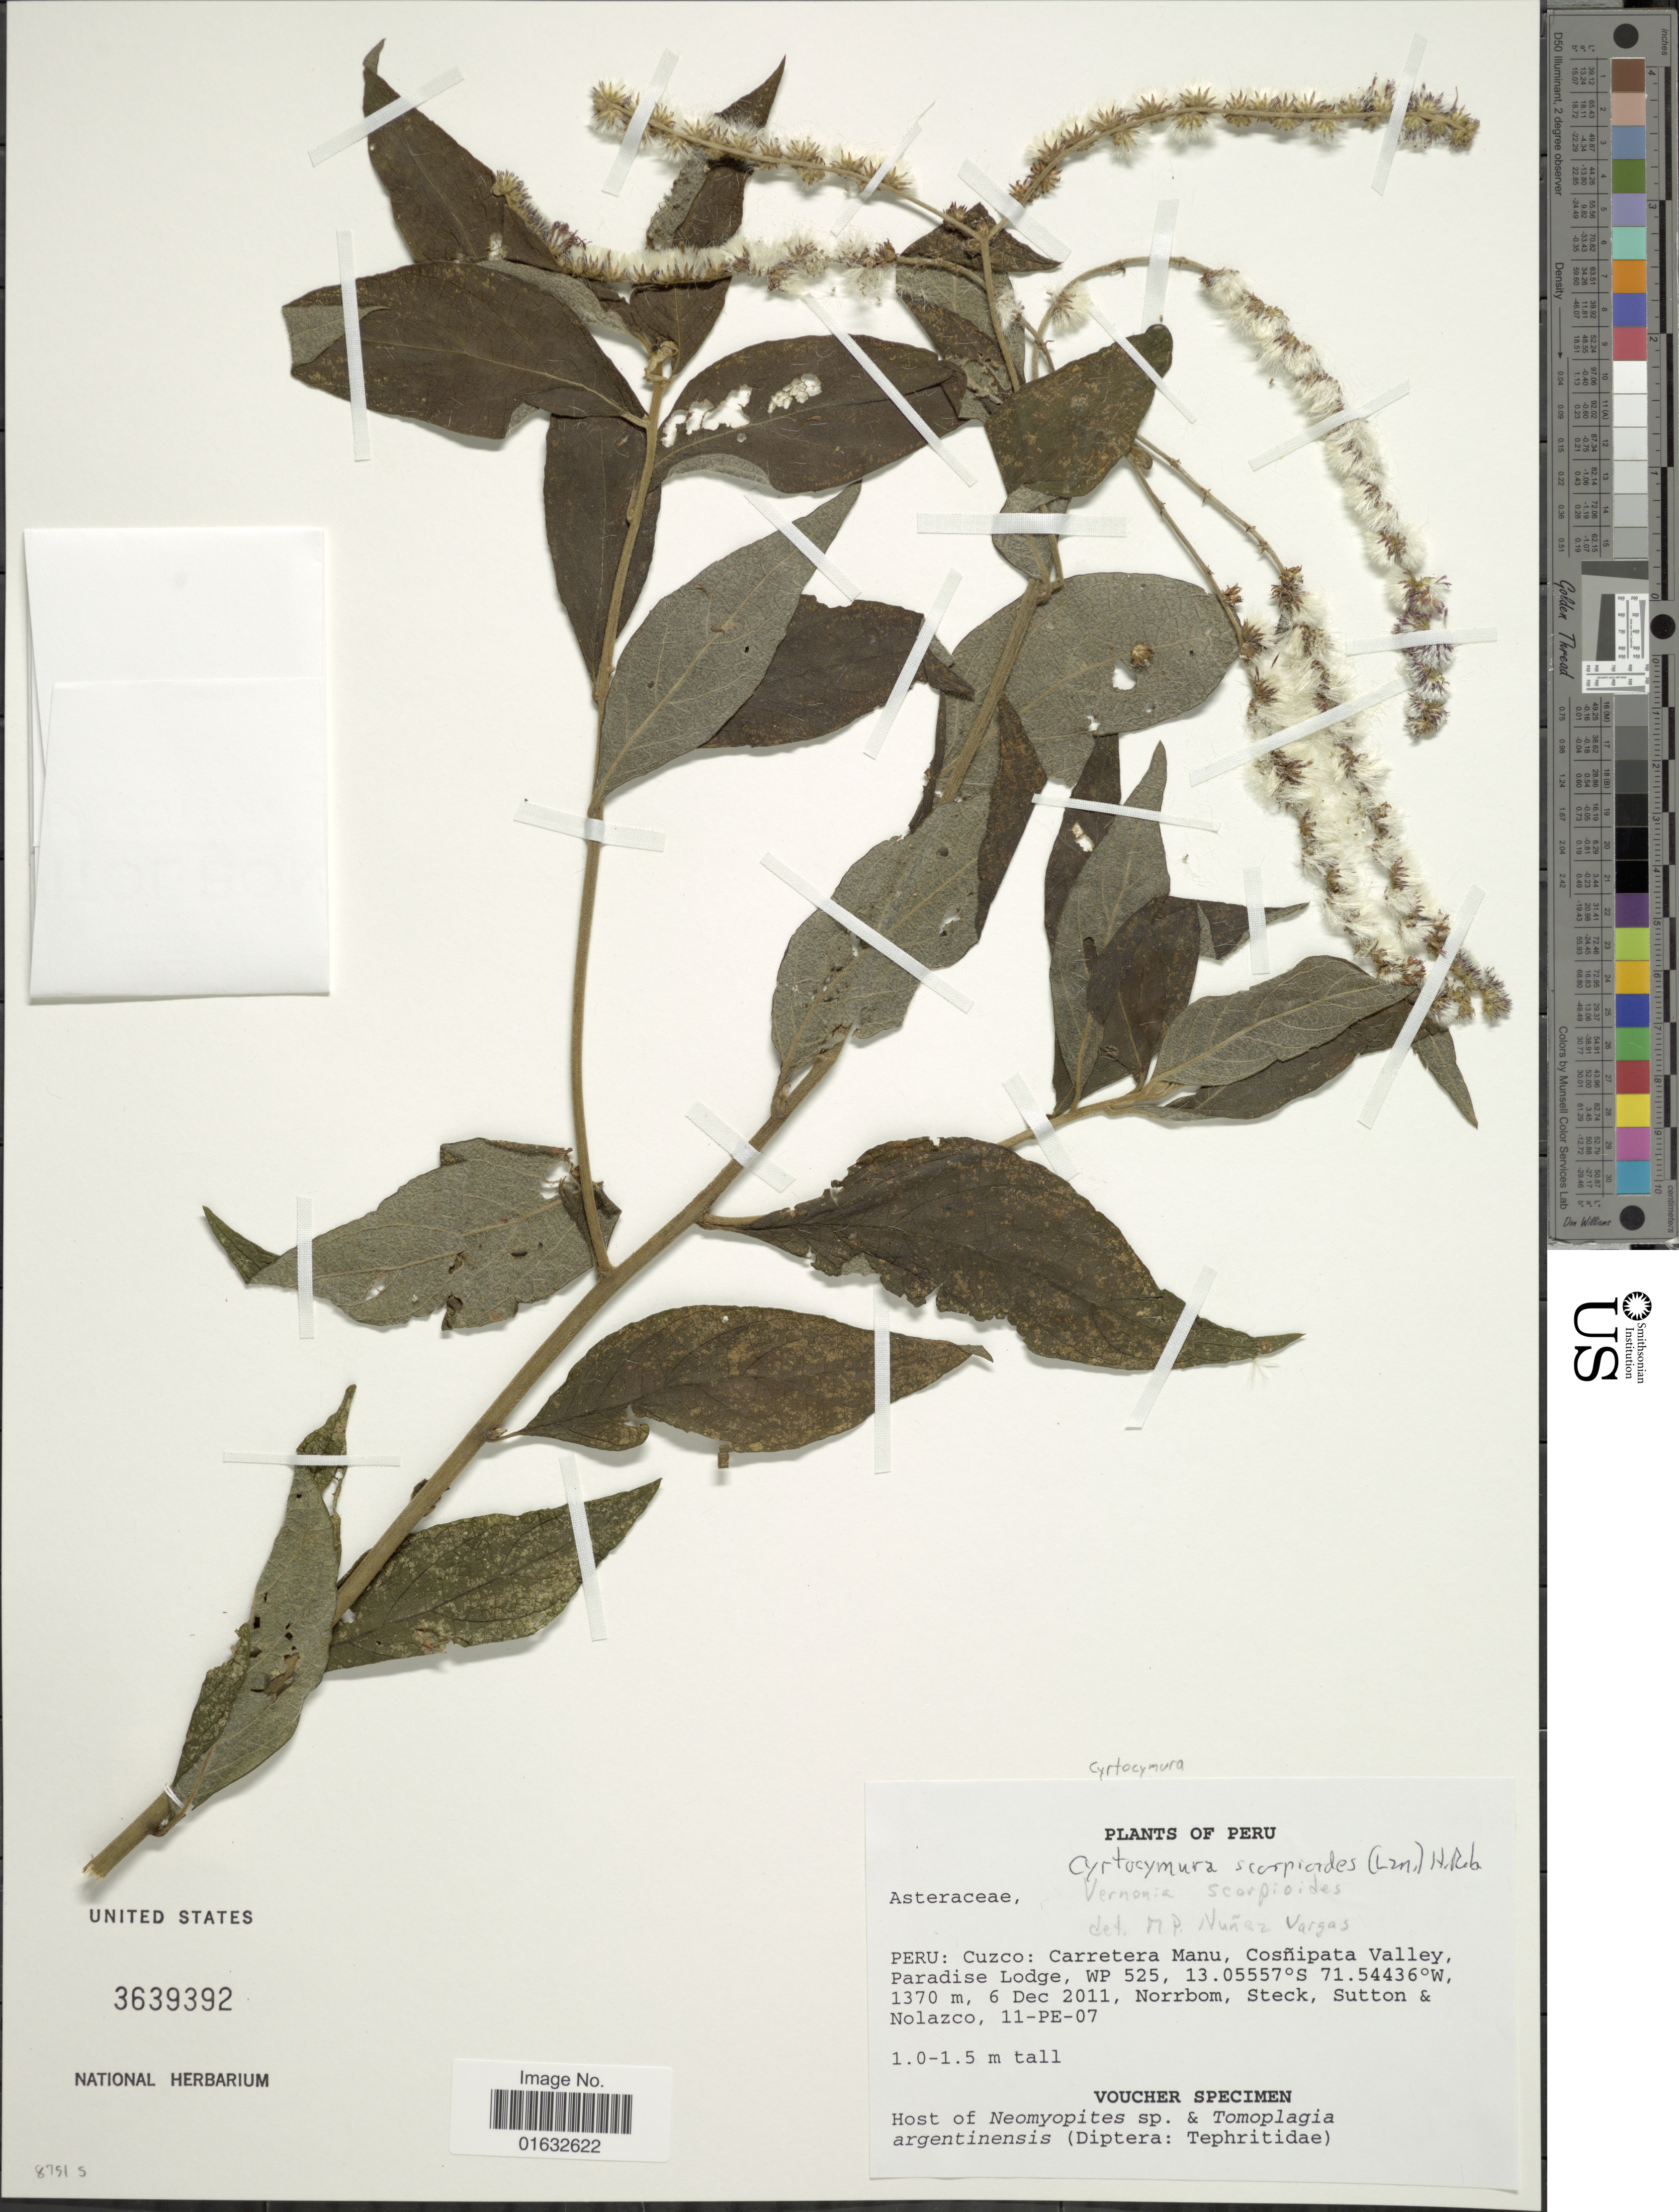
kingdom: Plantae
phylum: Tracheophyta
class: Magnoliopsida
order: Asterales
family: Asteraceae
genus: Cyrtocymura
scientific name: Cyrtocymura scorpioides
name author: (Lam.) H. Rob.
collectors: A. L. Norrbom, Steck, Sutton, -- & Nolazco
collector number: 11-PE-07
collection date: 2011-12-06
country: Peru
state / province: Cusco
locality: Carretera Manu, Cosnipata Valley, Paradise Lodge, WP 525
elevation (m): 1370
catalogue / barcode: US 3639392